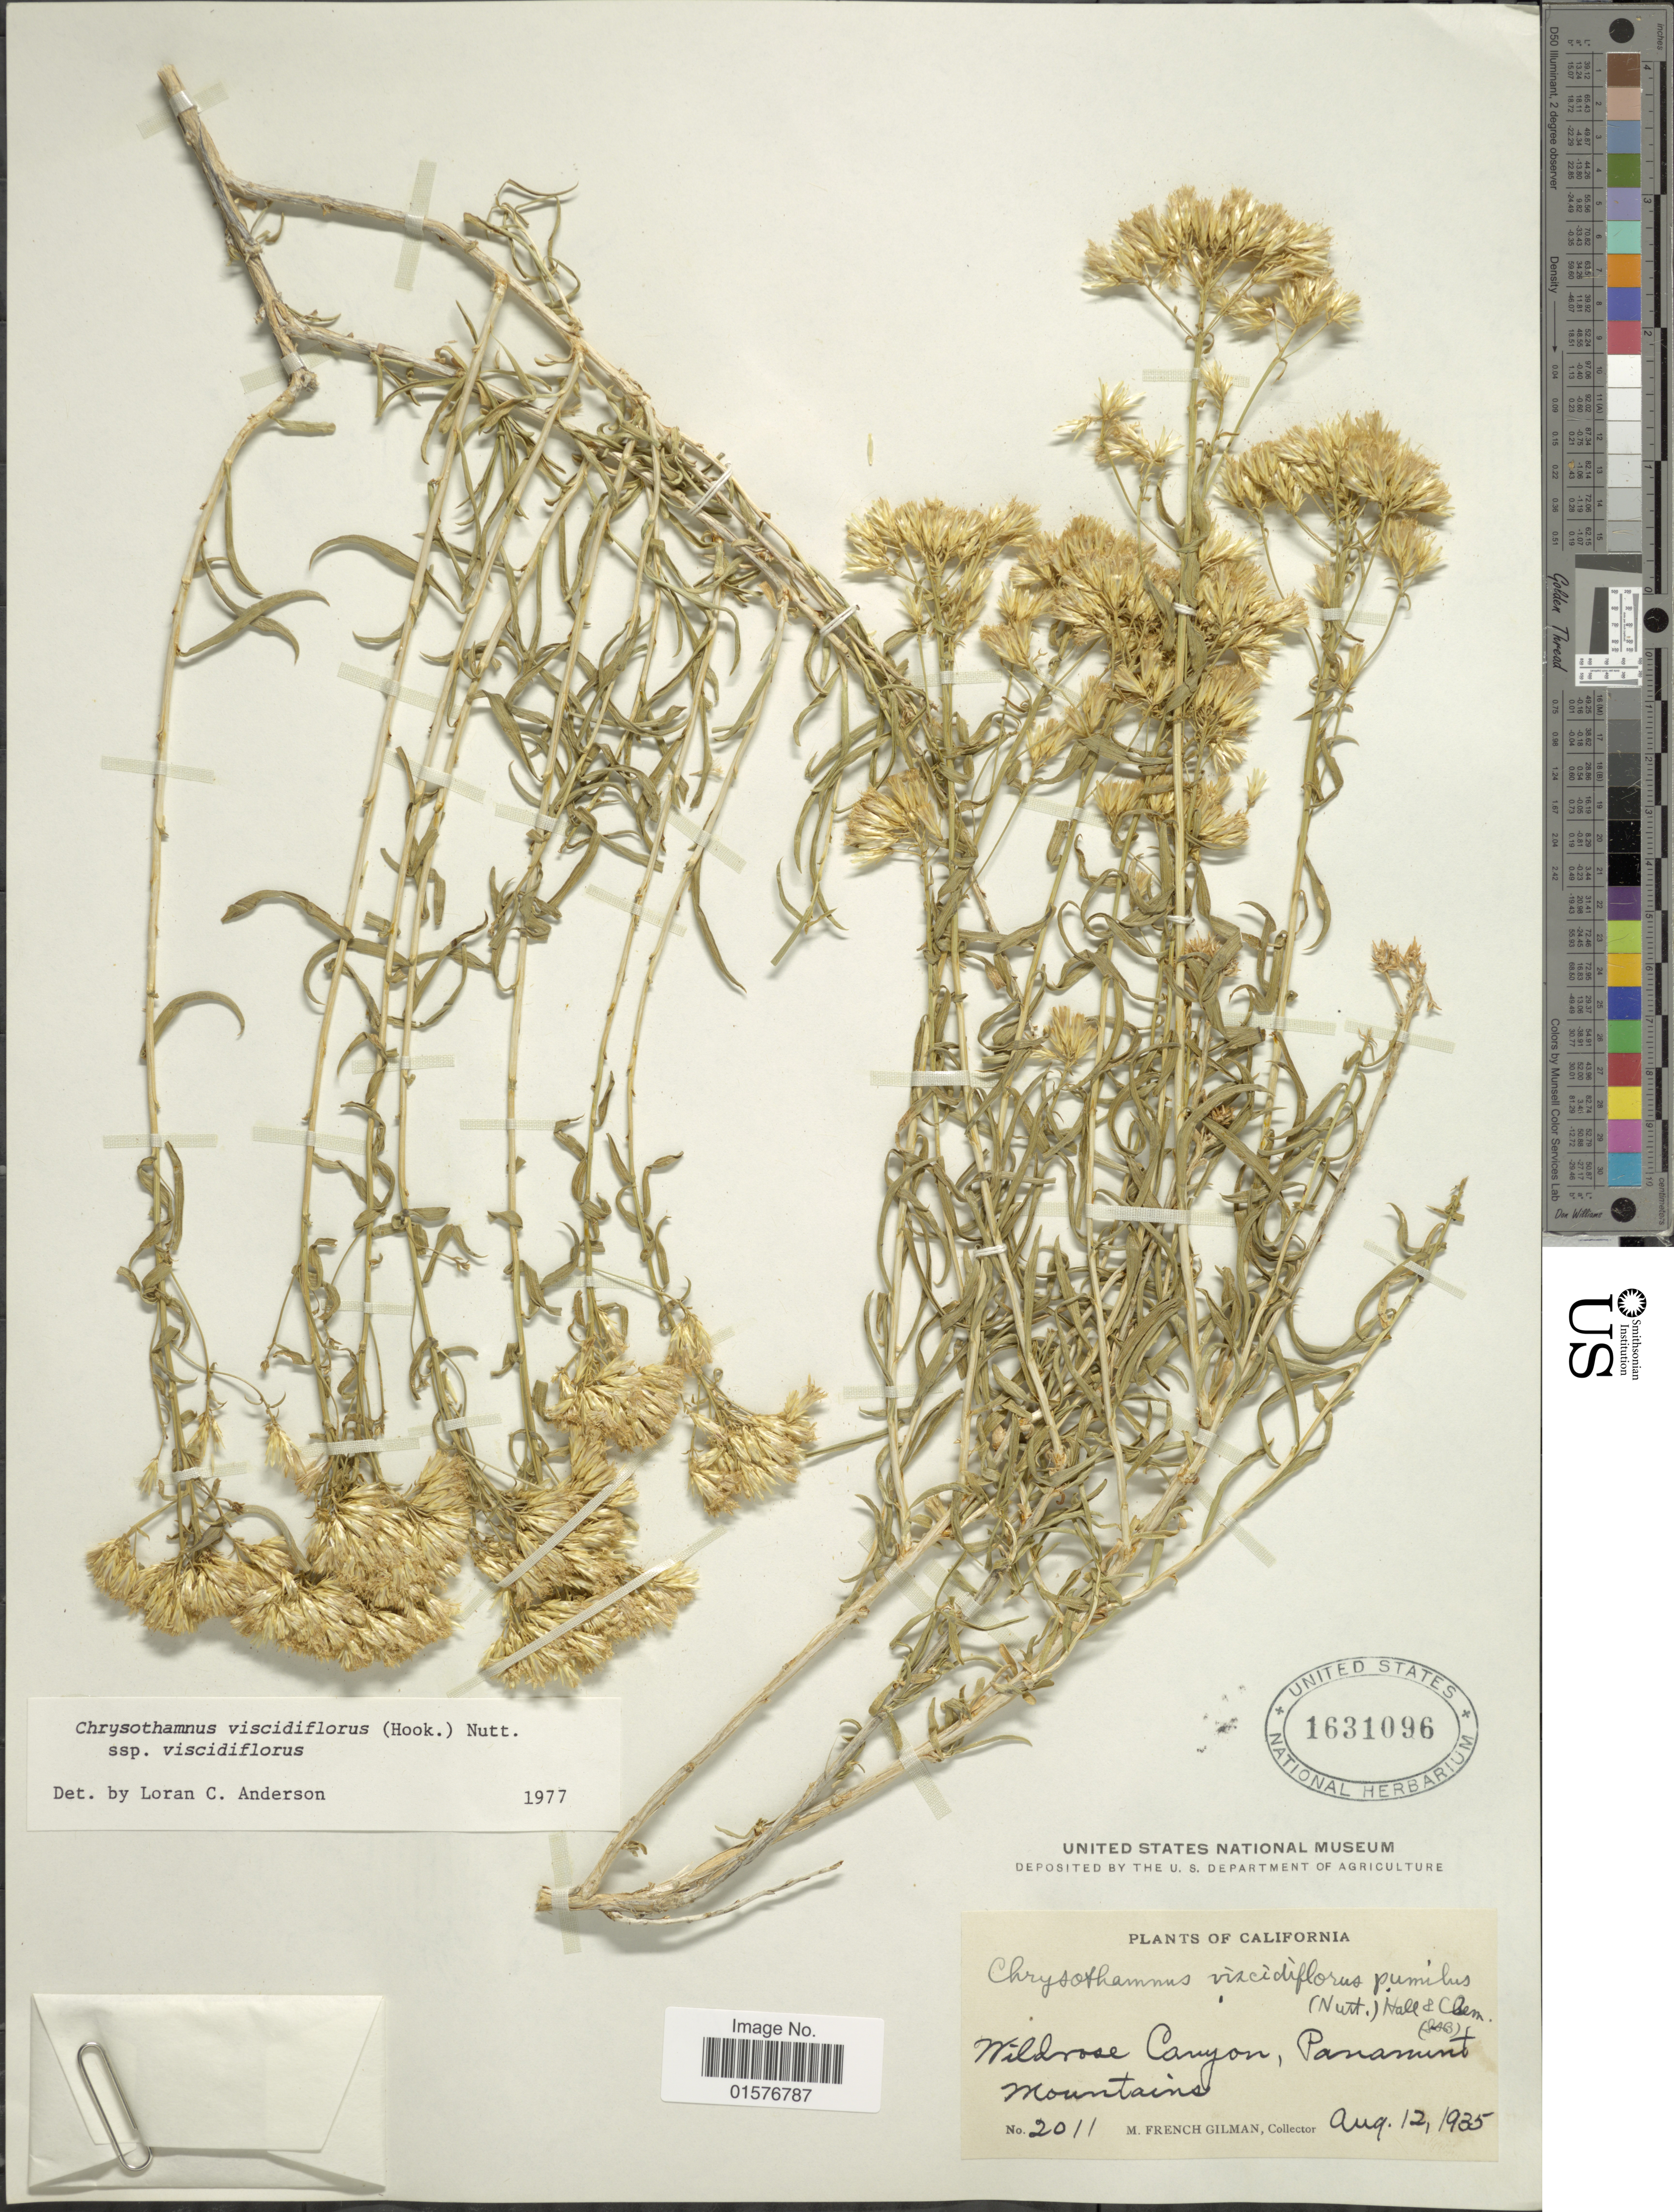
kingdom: Plantae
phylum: Tracheophyta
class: Magnoliopsida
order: Asterales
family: Asteraceae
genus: Chrysothamnus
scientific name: Chrysothamnus viscidiflorus subsp. viscidiflorus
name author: (Hook.) Nutt.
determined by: Urbatsch, Lowell E., Curator (LSU), Louisiana State University (UNITED STATES)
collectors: M. F. Gilman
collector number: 2011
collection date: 1935-08-12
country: United States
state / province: California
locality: Wildrose Canyon, Panamint Mountains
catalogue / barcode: US 1631096